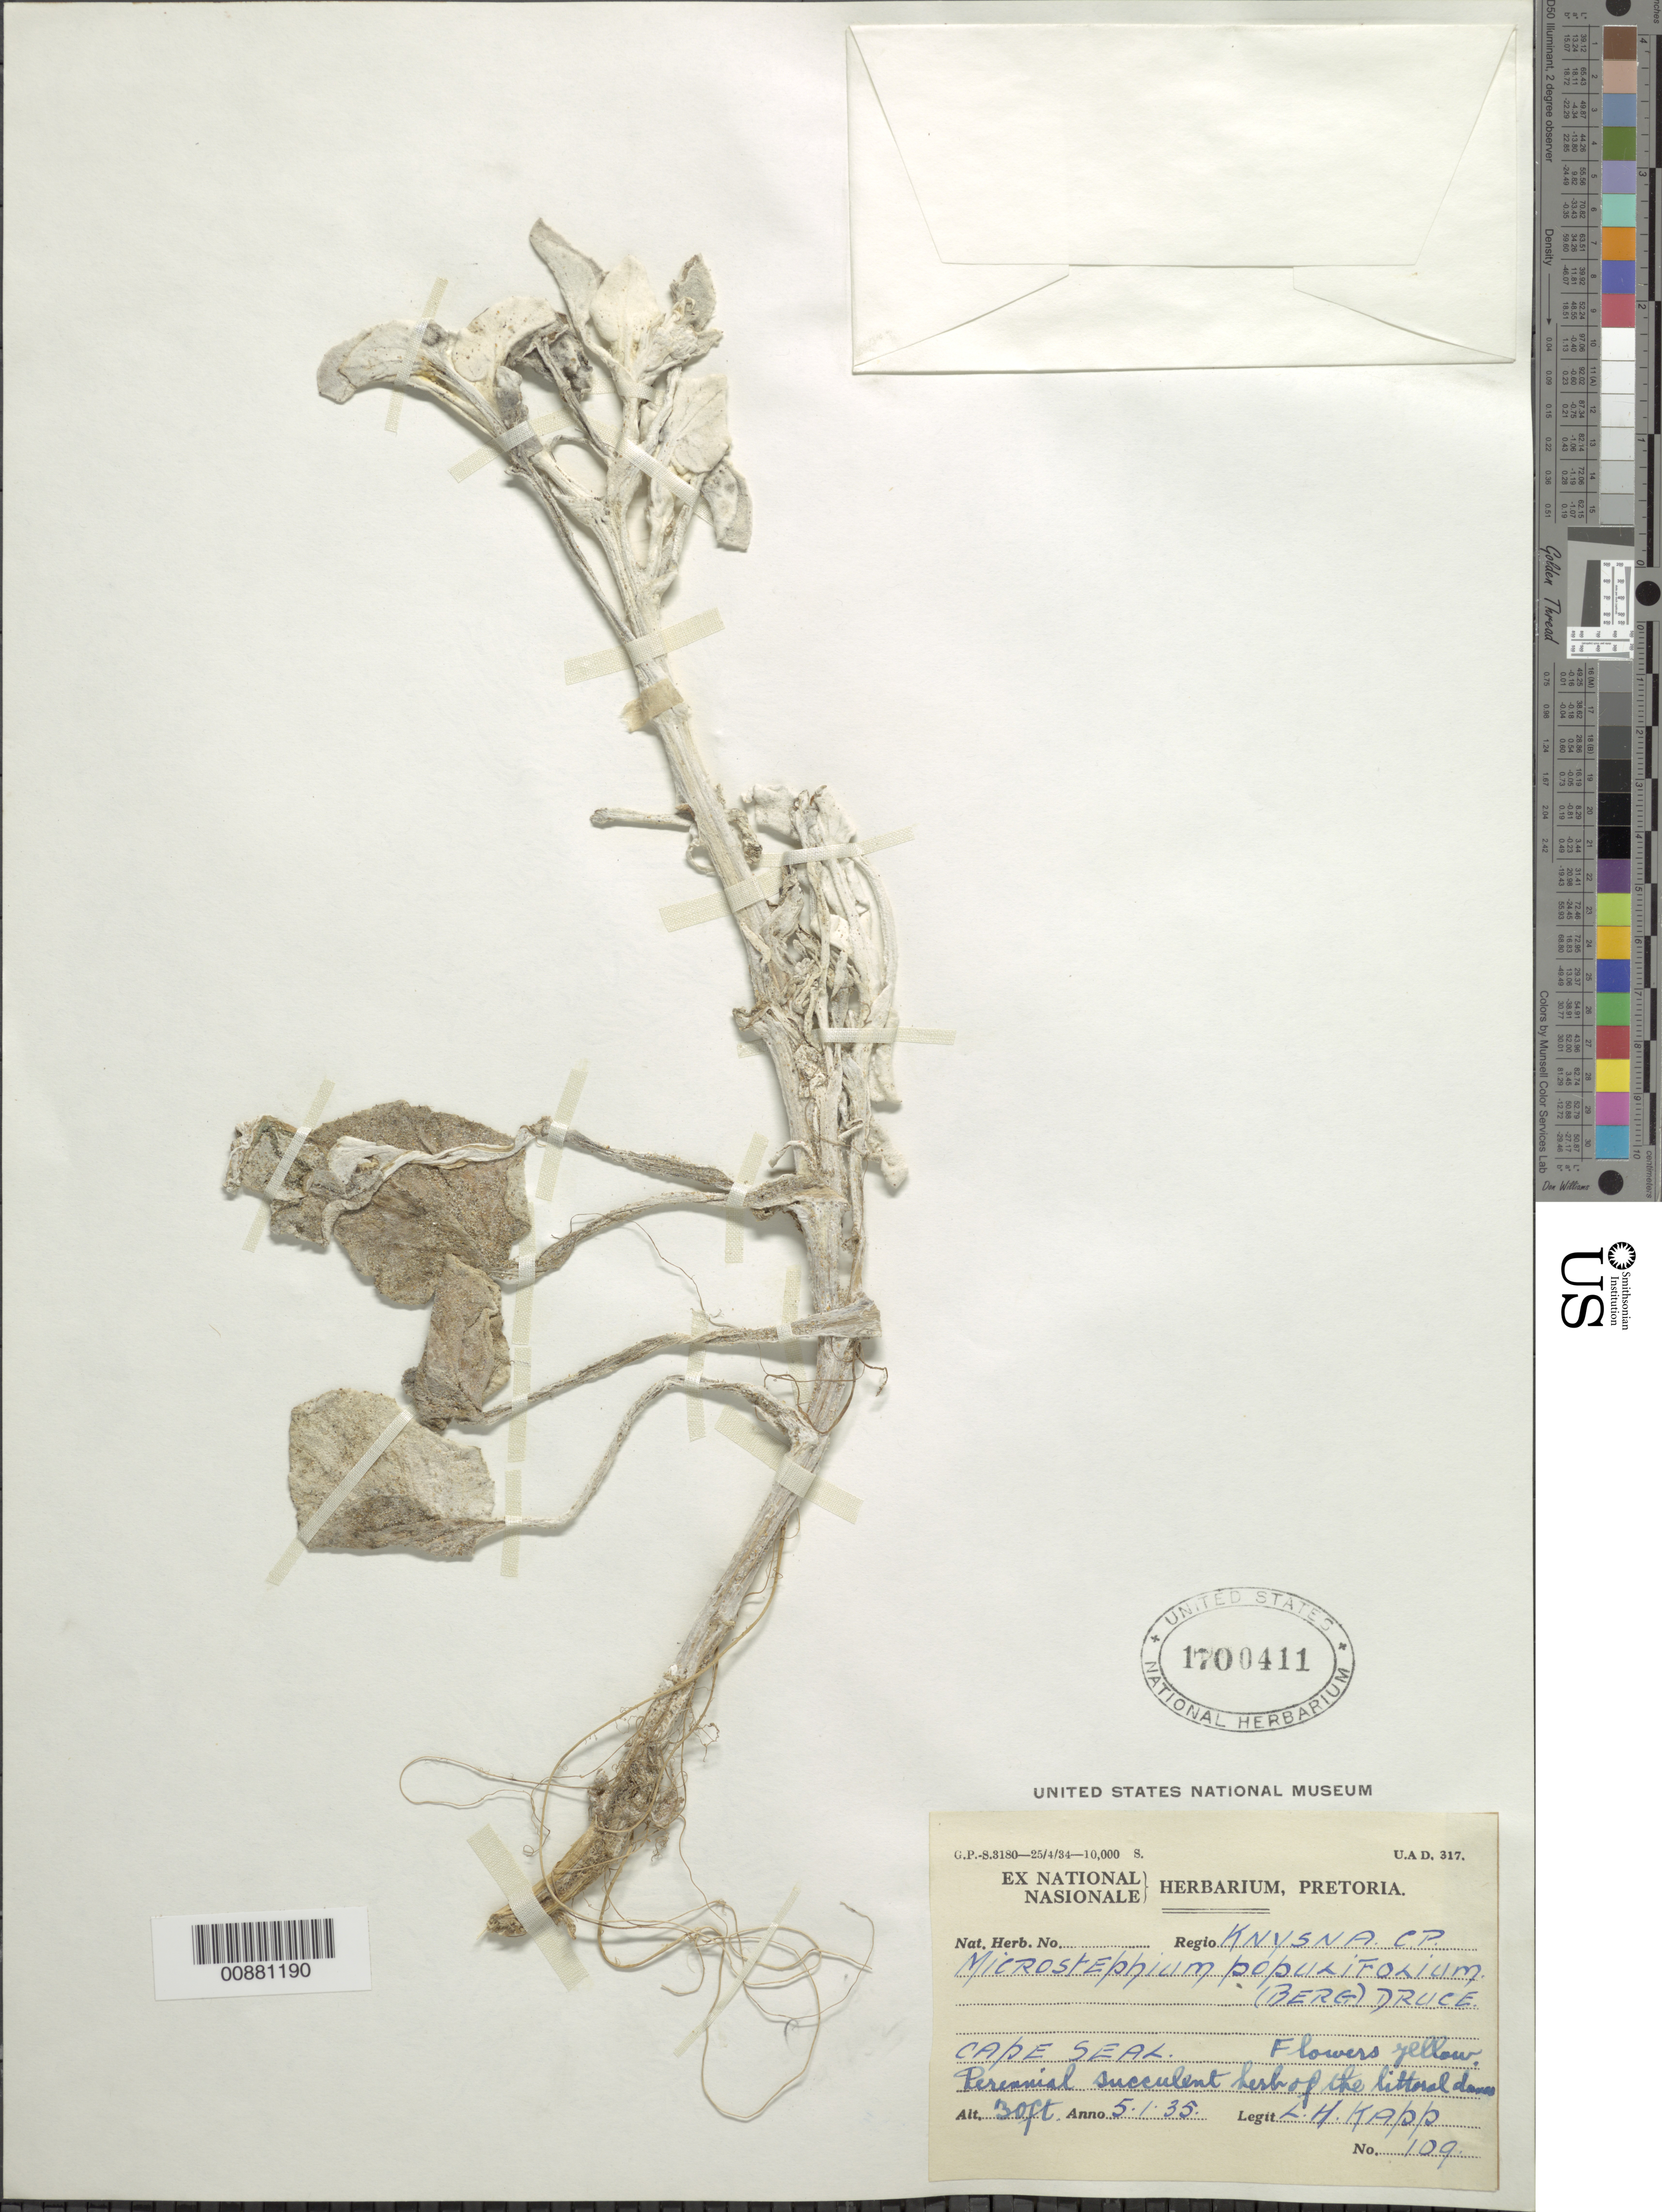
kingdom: Plantae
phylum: Tracheophyta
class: Magnoliopsida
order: Asterales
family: Asteraceae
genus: Arctotheca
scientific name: Arctotheca populifolia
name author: (P.J. Bergius) Norl.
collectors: L. Kapp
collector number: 109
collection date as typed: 5 January 1935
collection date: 1935-01-05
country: South Africa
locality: Knysna CP; Cape Seal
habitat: Littoral dunes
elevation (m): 9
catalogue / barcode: US 1700411